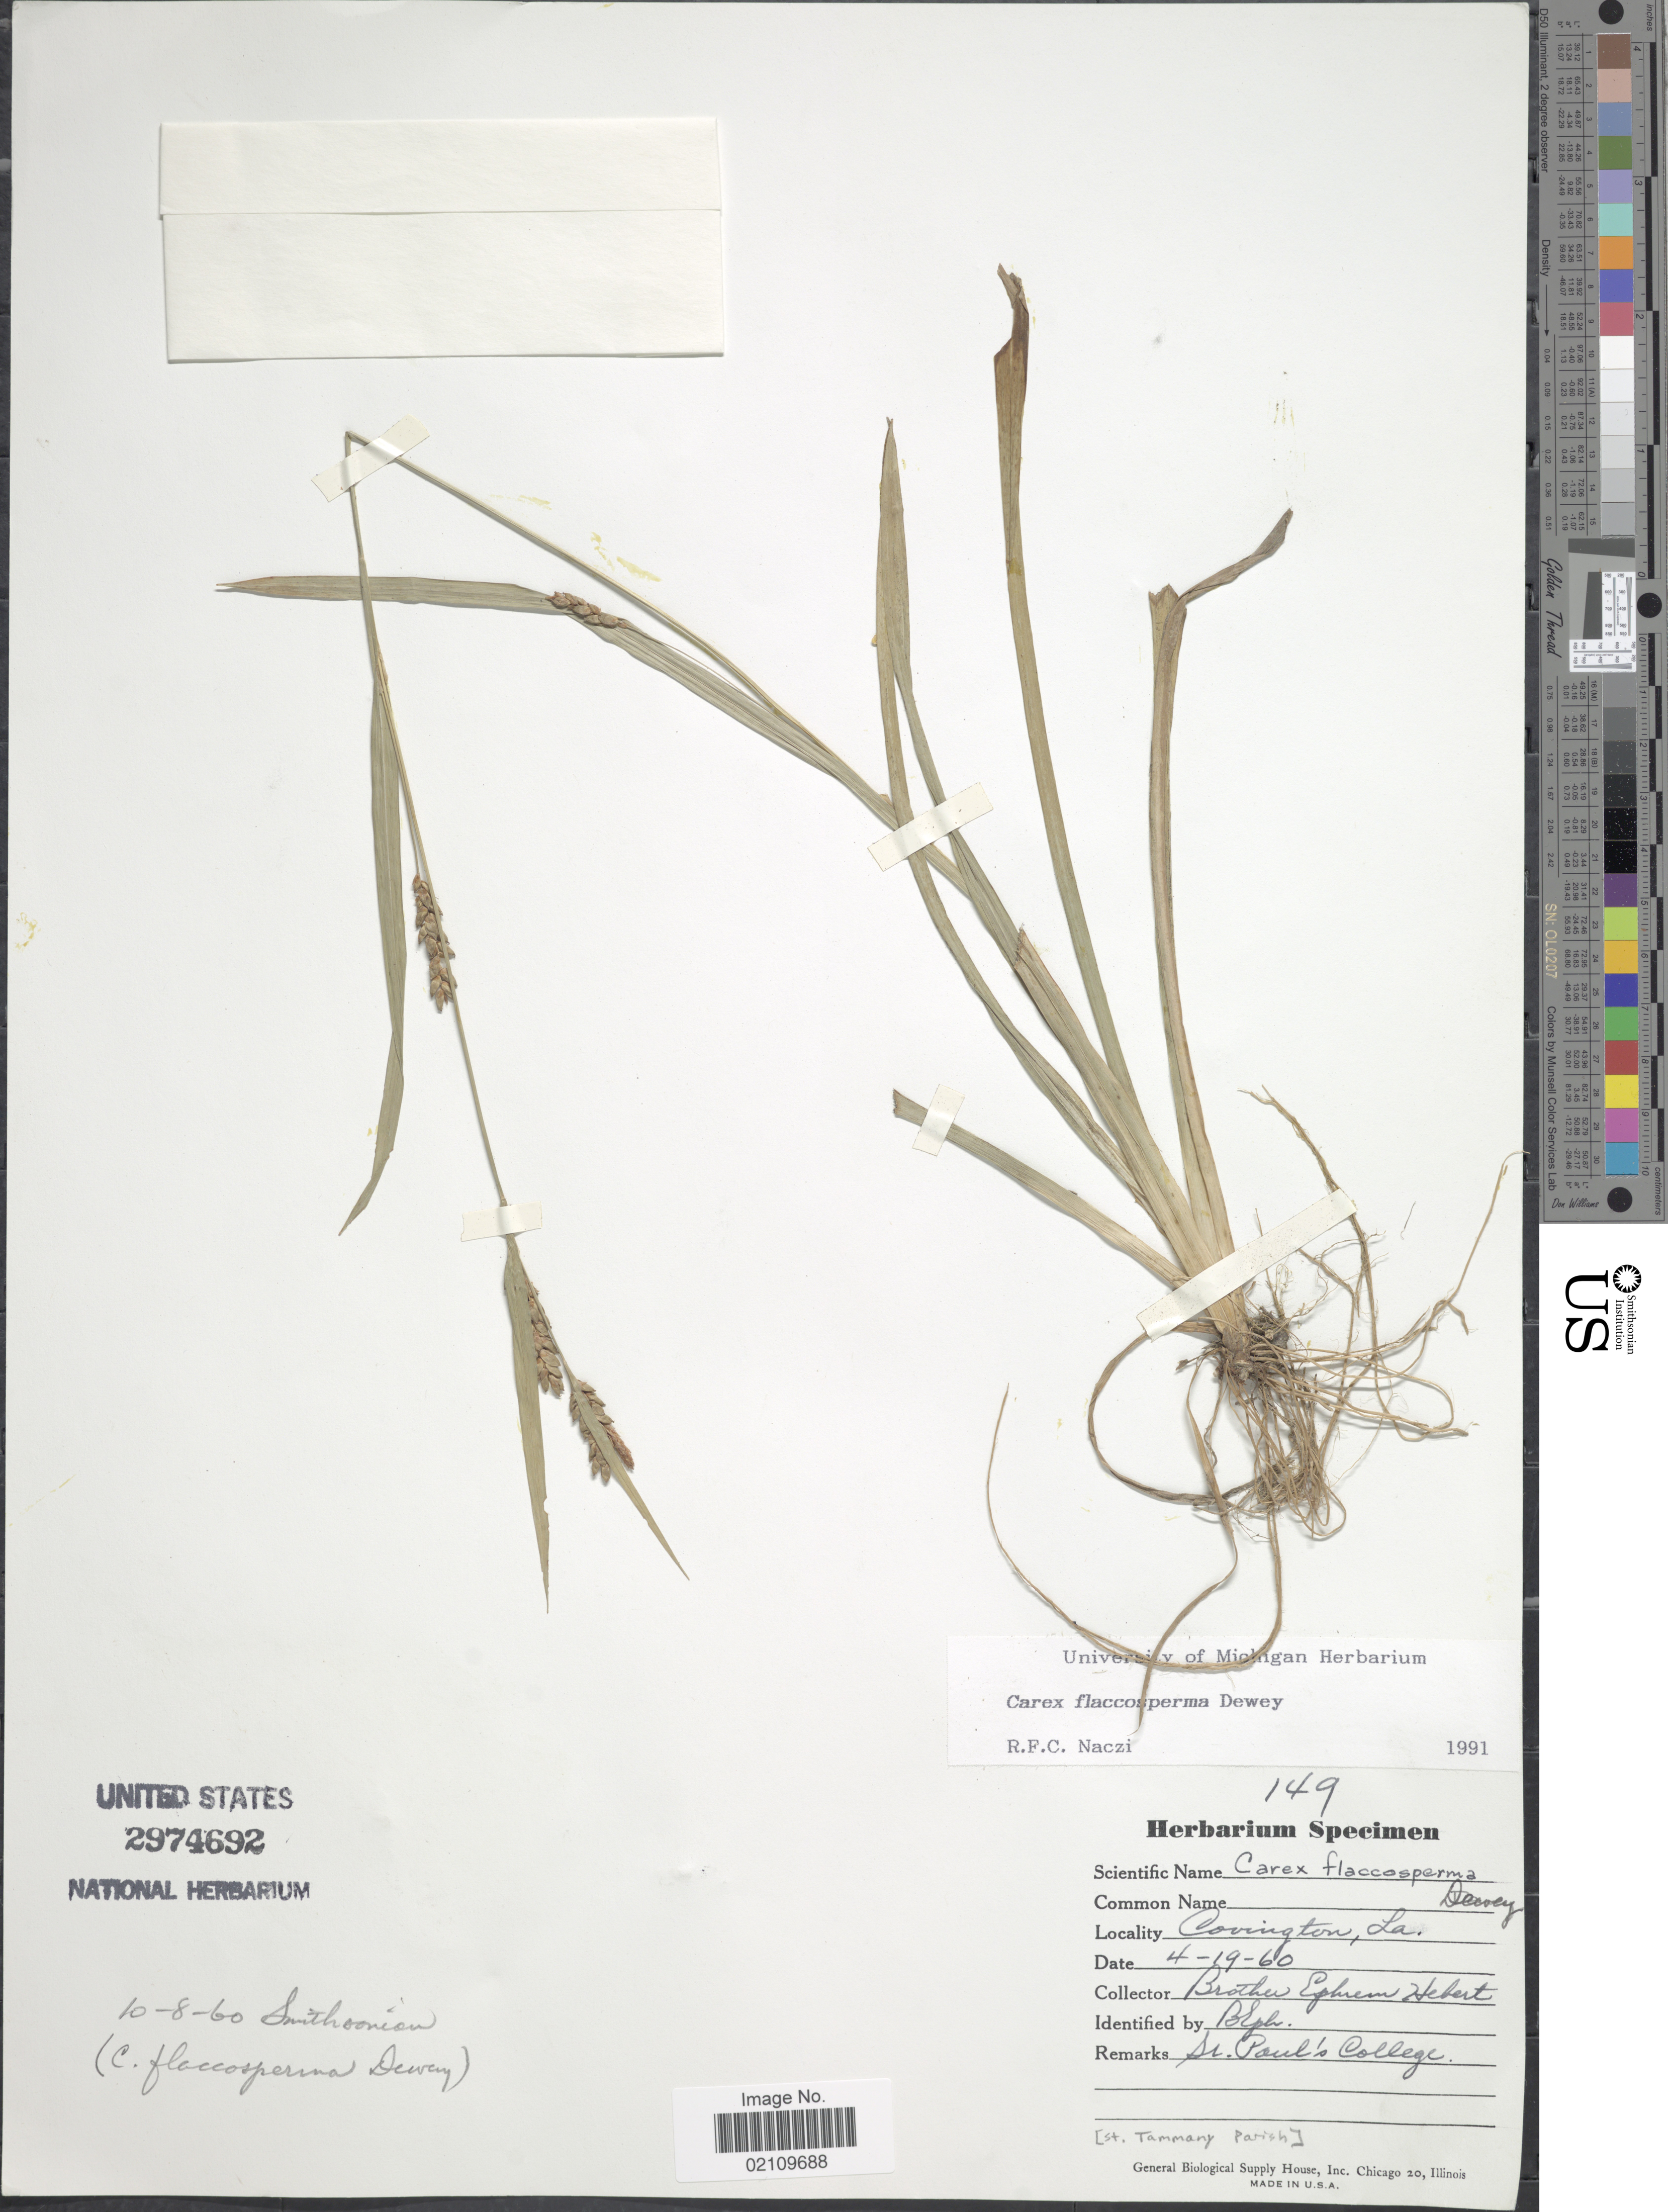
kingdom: Plantae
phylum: Tracheophyta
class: Liliopsida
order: Poales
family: Cyperaceae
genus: Carex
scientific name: Carex flaccosperma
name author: Dewey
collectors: E. Hebert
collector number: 149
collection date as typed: Transcribed d/m/y: 19/4/60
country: United States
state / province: Louisiana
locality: Covington. St. Paul's College. [St. Tammany Parish]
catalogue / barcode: US 2974692